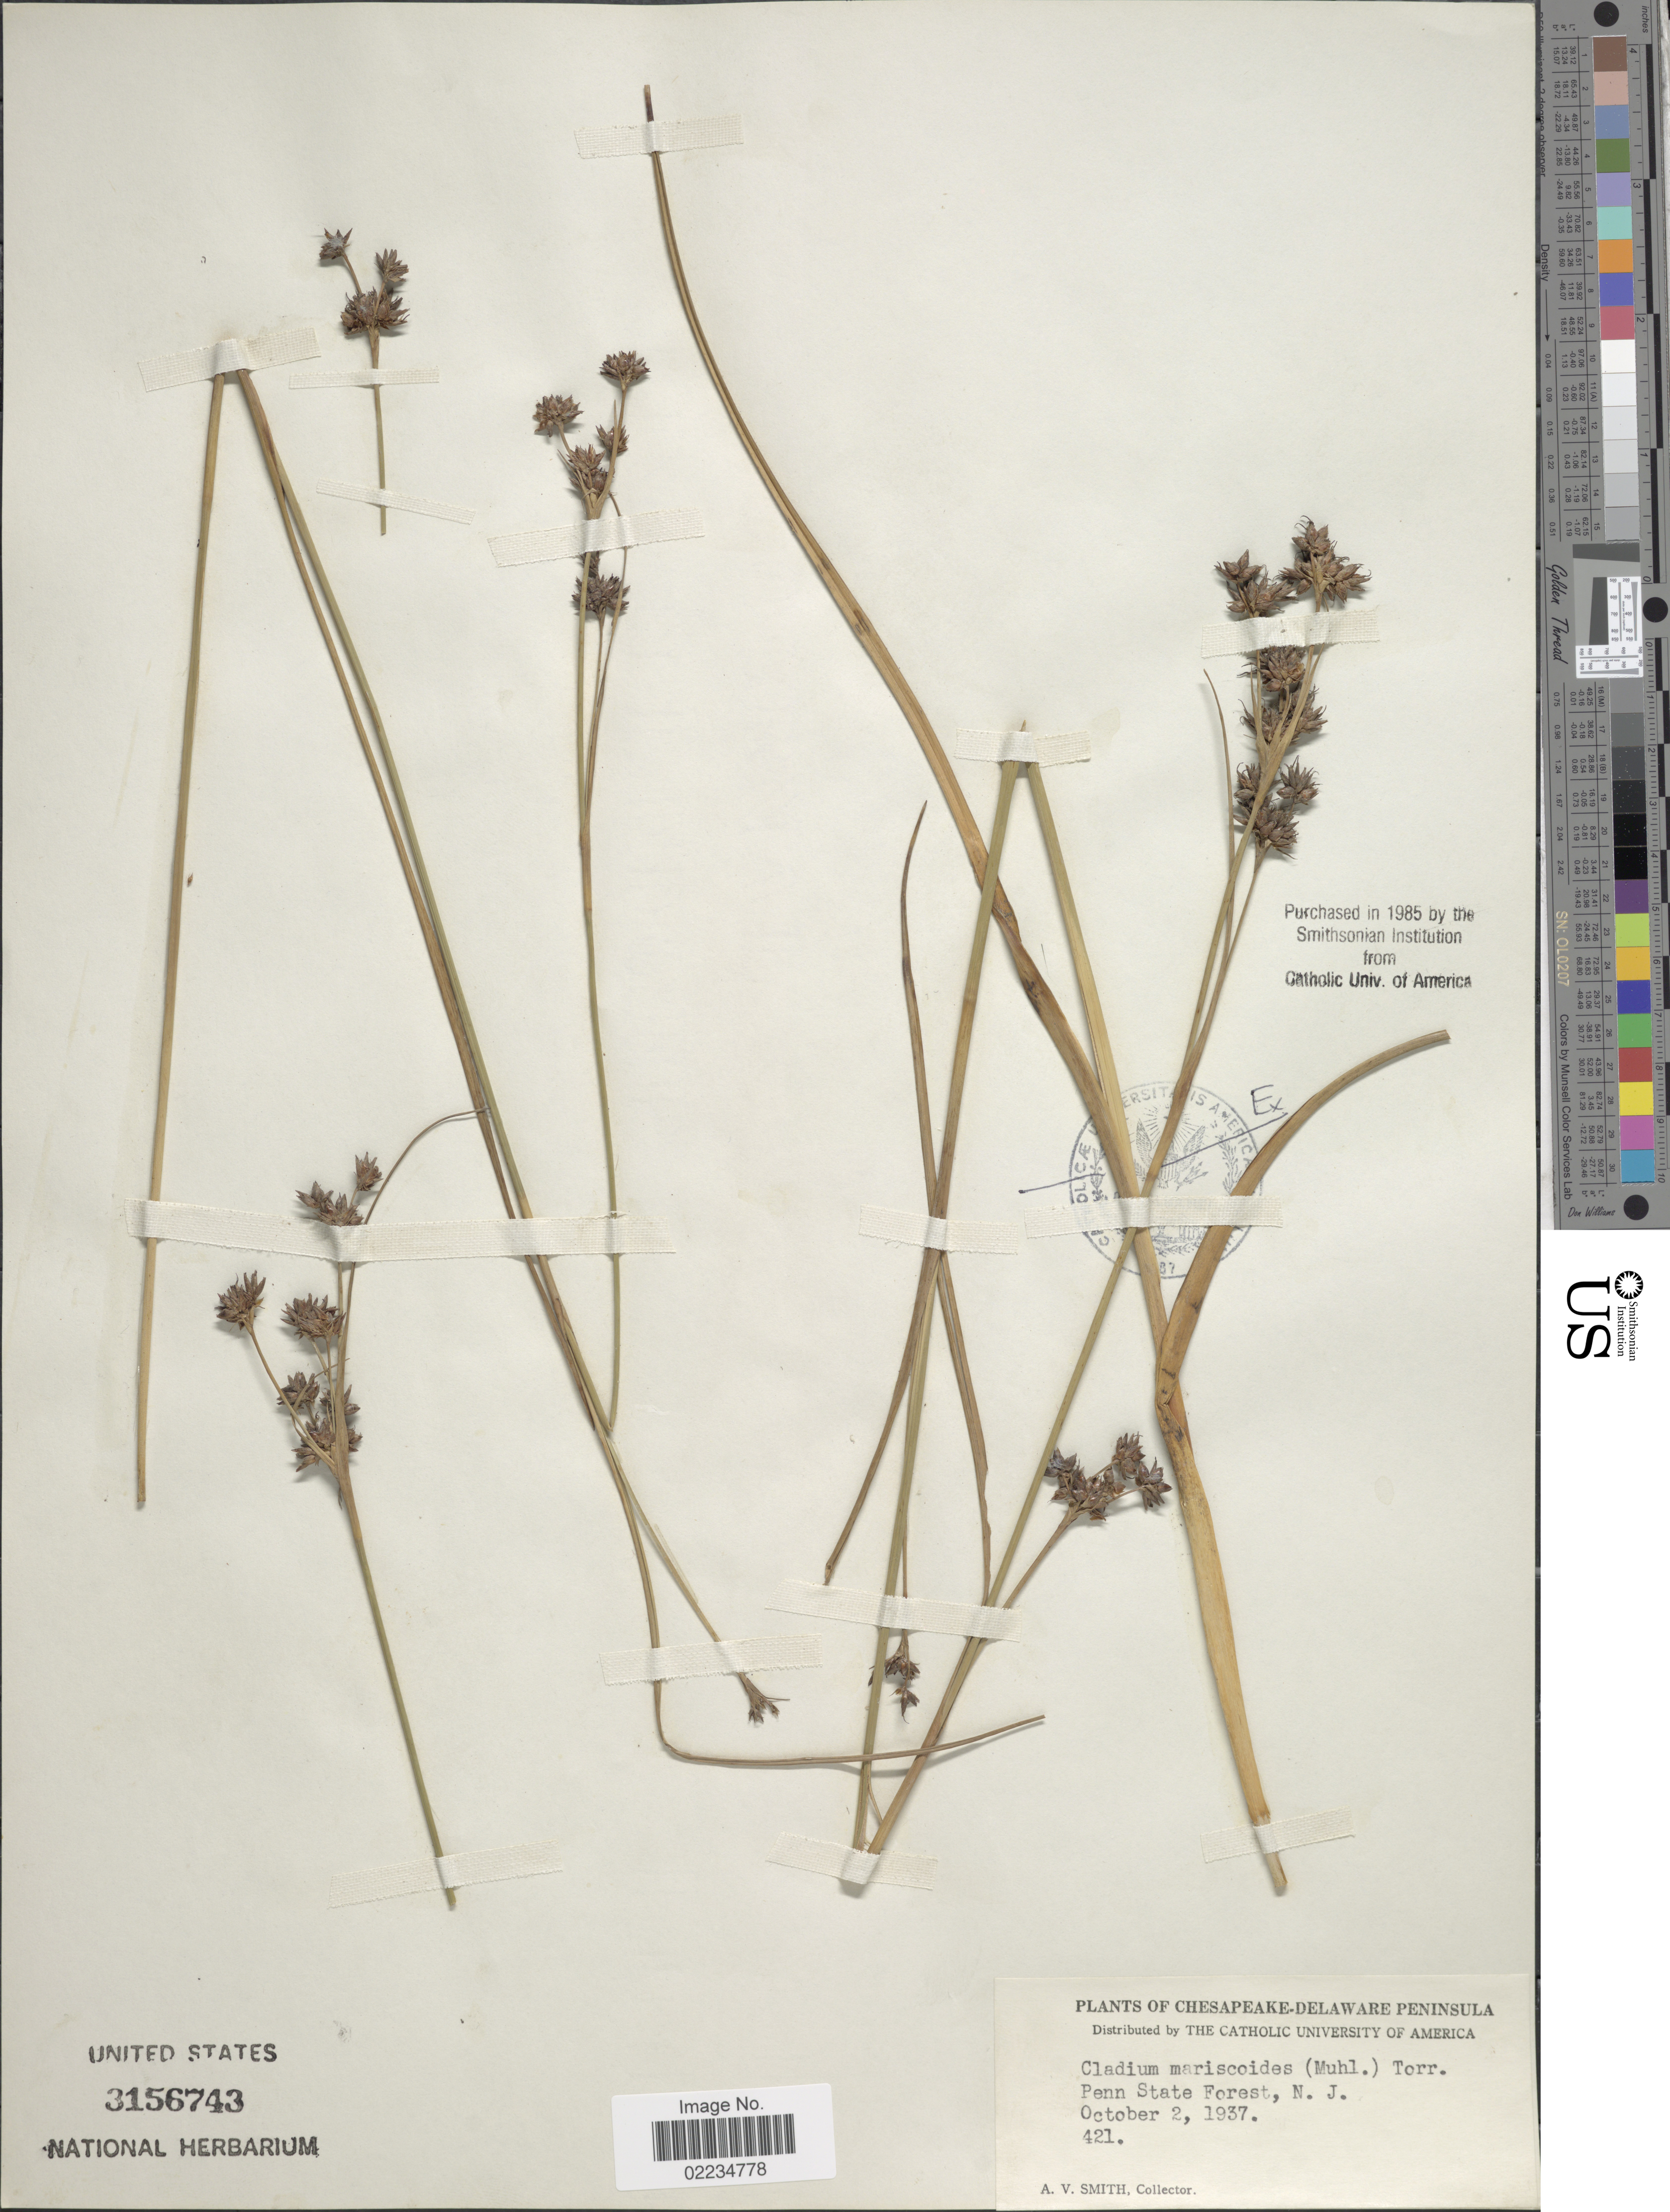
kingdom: Plantae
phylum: Tracheophyta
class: Liliopsida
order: Poales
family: Cyperaceae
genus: Cladium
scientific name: Cladium mariscoides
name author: (Muhl.) Torr.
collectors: A. V. P. Smith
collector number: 421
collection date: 1937-10-02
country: United States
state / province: New Jersey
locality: Penn State Forest, N.J. Chesapeake-Delaware Peninsula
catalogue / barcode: US 3156743